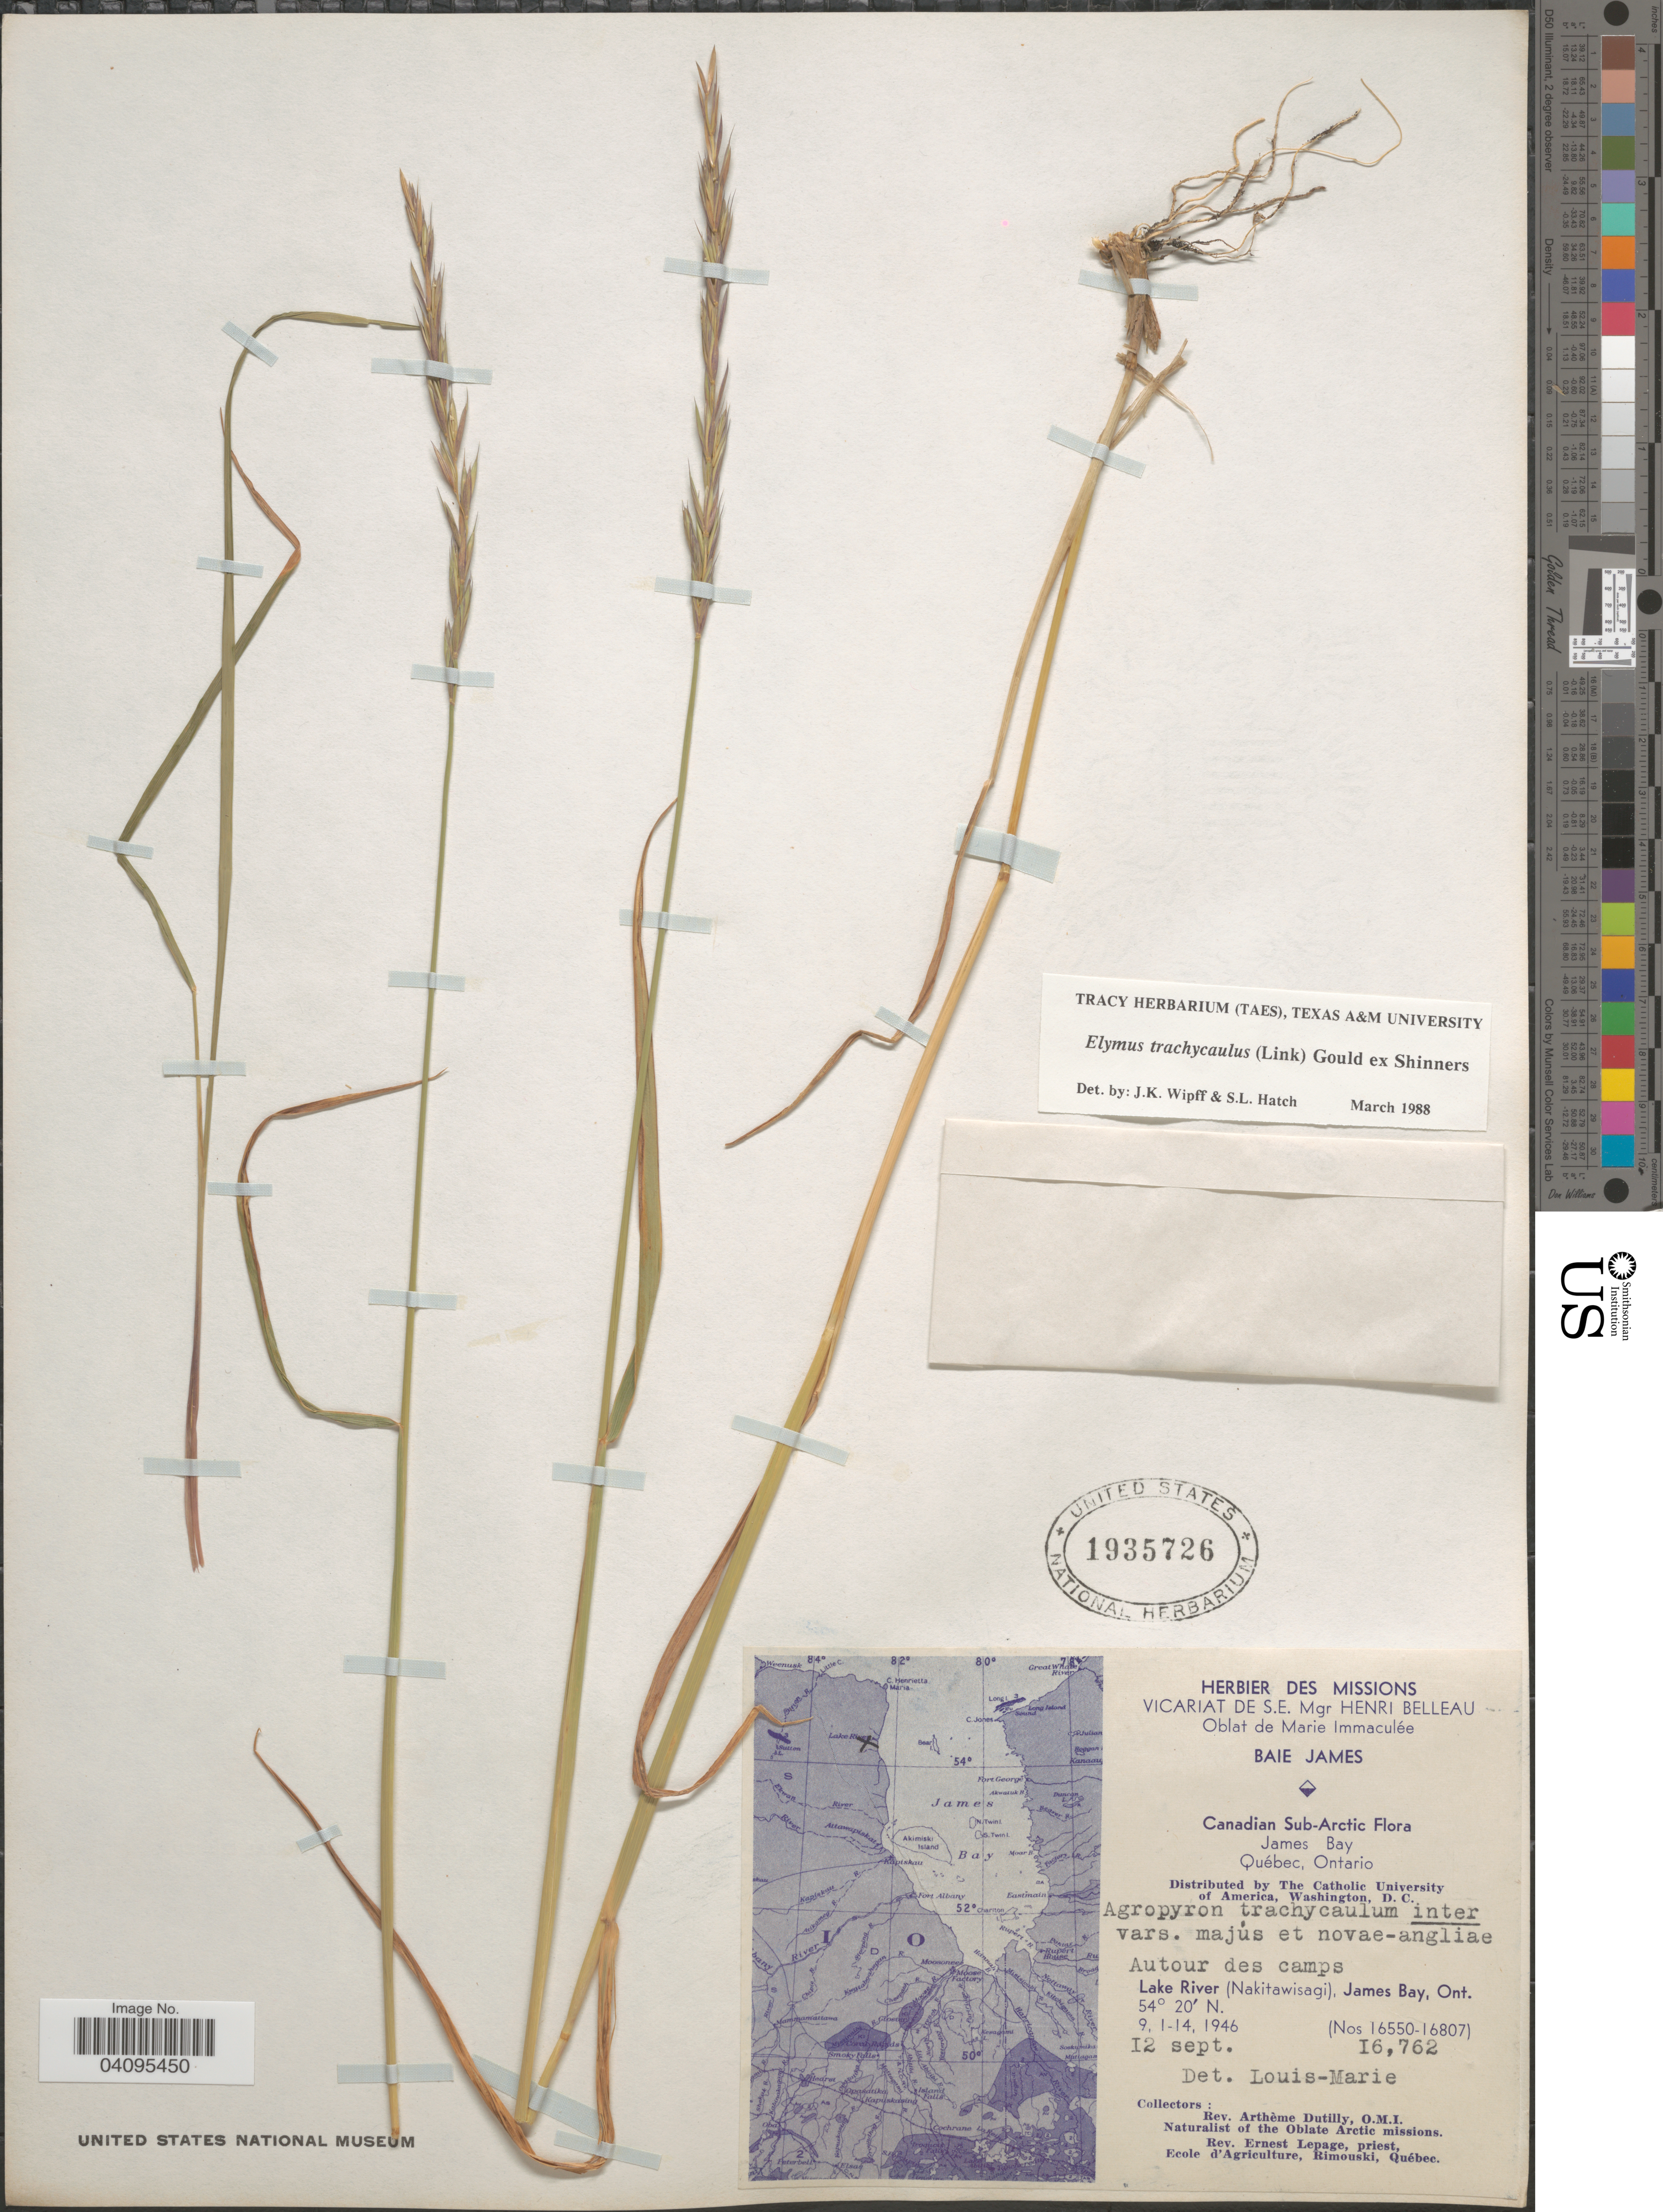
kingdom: Plantae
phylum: Tracheophyta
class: Liliopsida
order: Poales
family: Poaceae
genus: Elymus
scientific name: Elymus trachycaulus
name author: (Link) Gould ex Shinners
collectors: P. Dutilly & E. Lepage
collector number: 16762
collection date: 1946-09-12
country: Canada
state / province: Ontario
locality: Canadian Sub-Arctic. James Bay. Autour des camps. Lake River (Nakitawisagi), James Bay.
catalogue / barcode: US 1935726